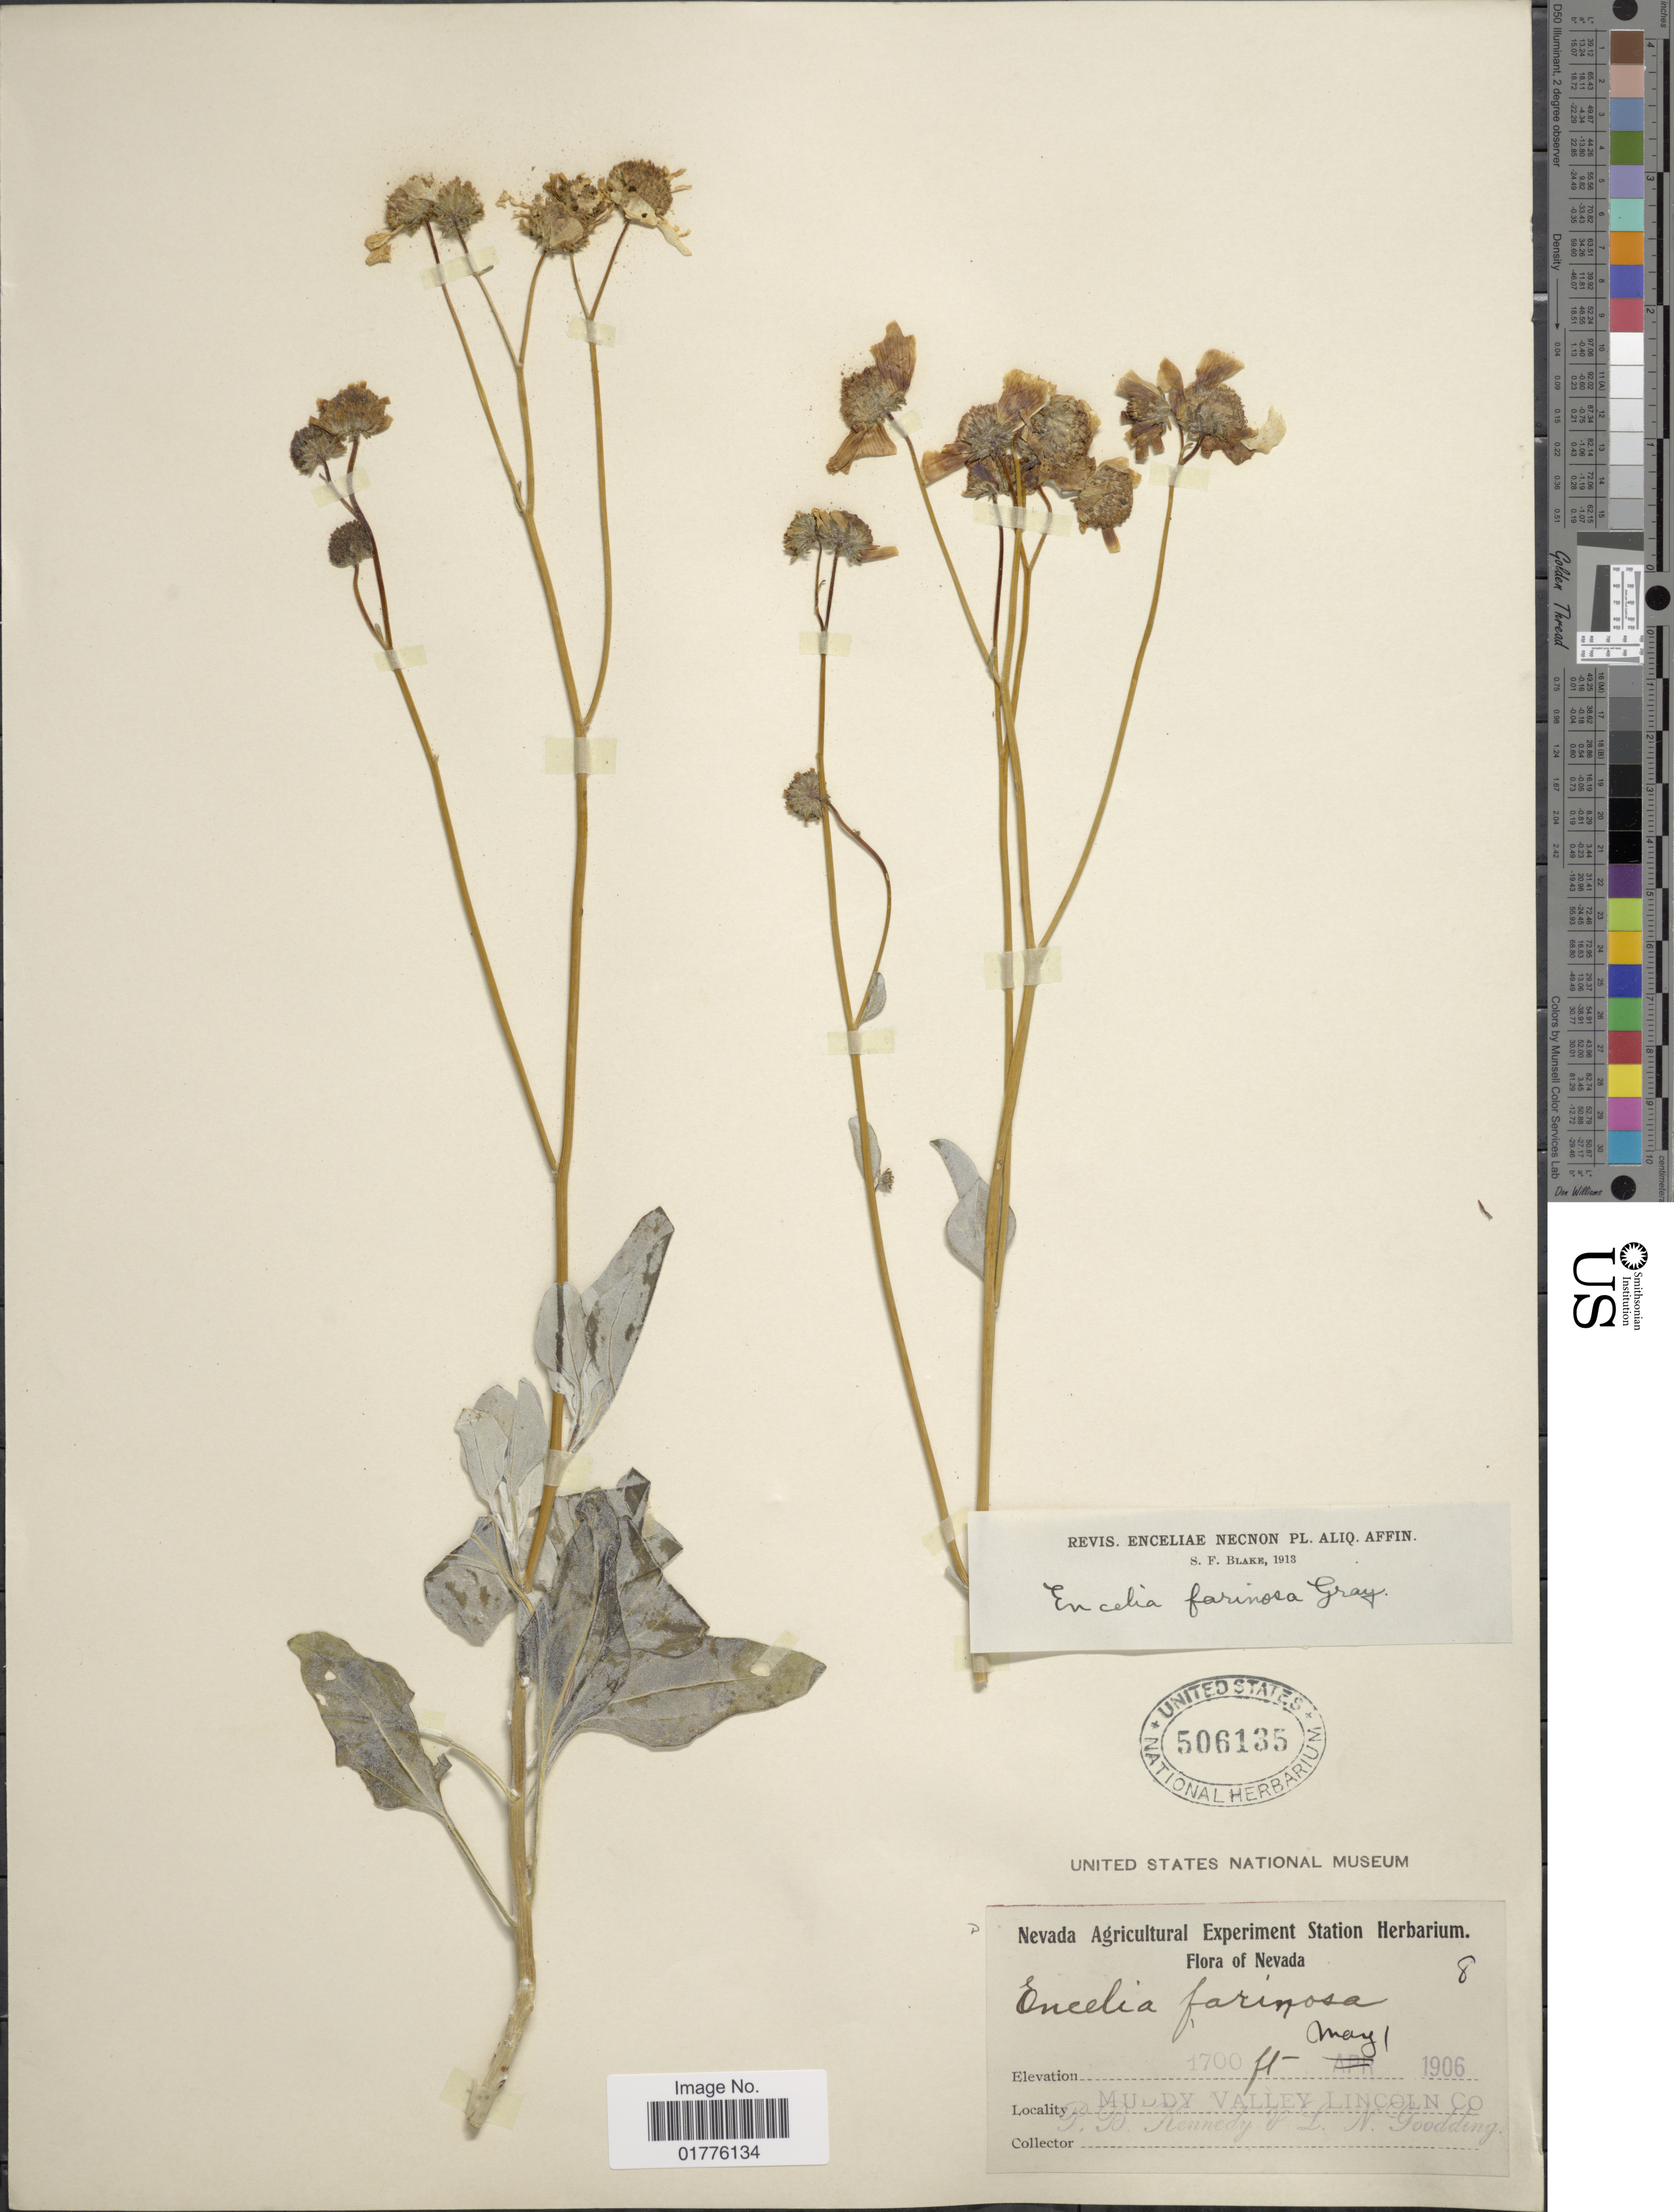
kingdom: Plantae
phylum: Tracheophyta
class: Magnoliopsida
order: Asterales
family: Asteraceae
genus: Encelia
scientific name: Encelia farinosa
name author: A. Gray ex Torr. in Emory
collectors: P. B. Kennedy & L. N. Goodding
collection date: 1906-05-01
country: United States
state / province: Nevada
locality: Nevada. Muddy Valley Lincoln Co.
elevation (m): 518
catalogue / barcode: US 506135